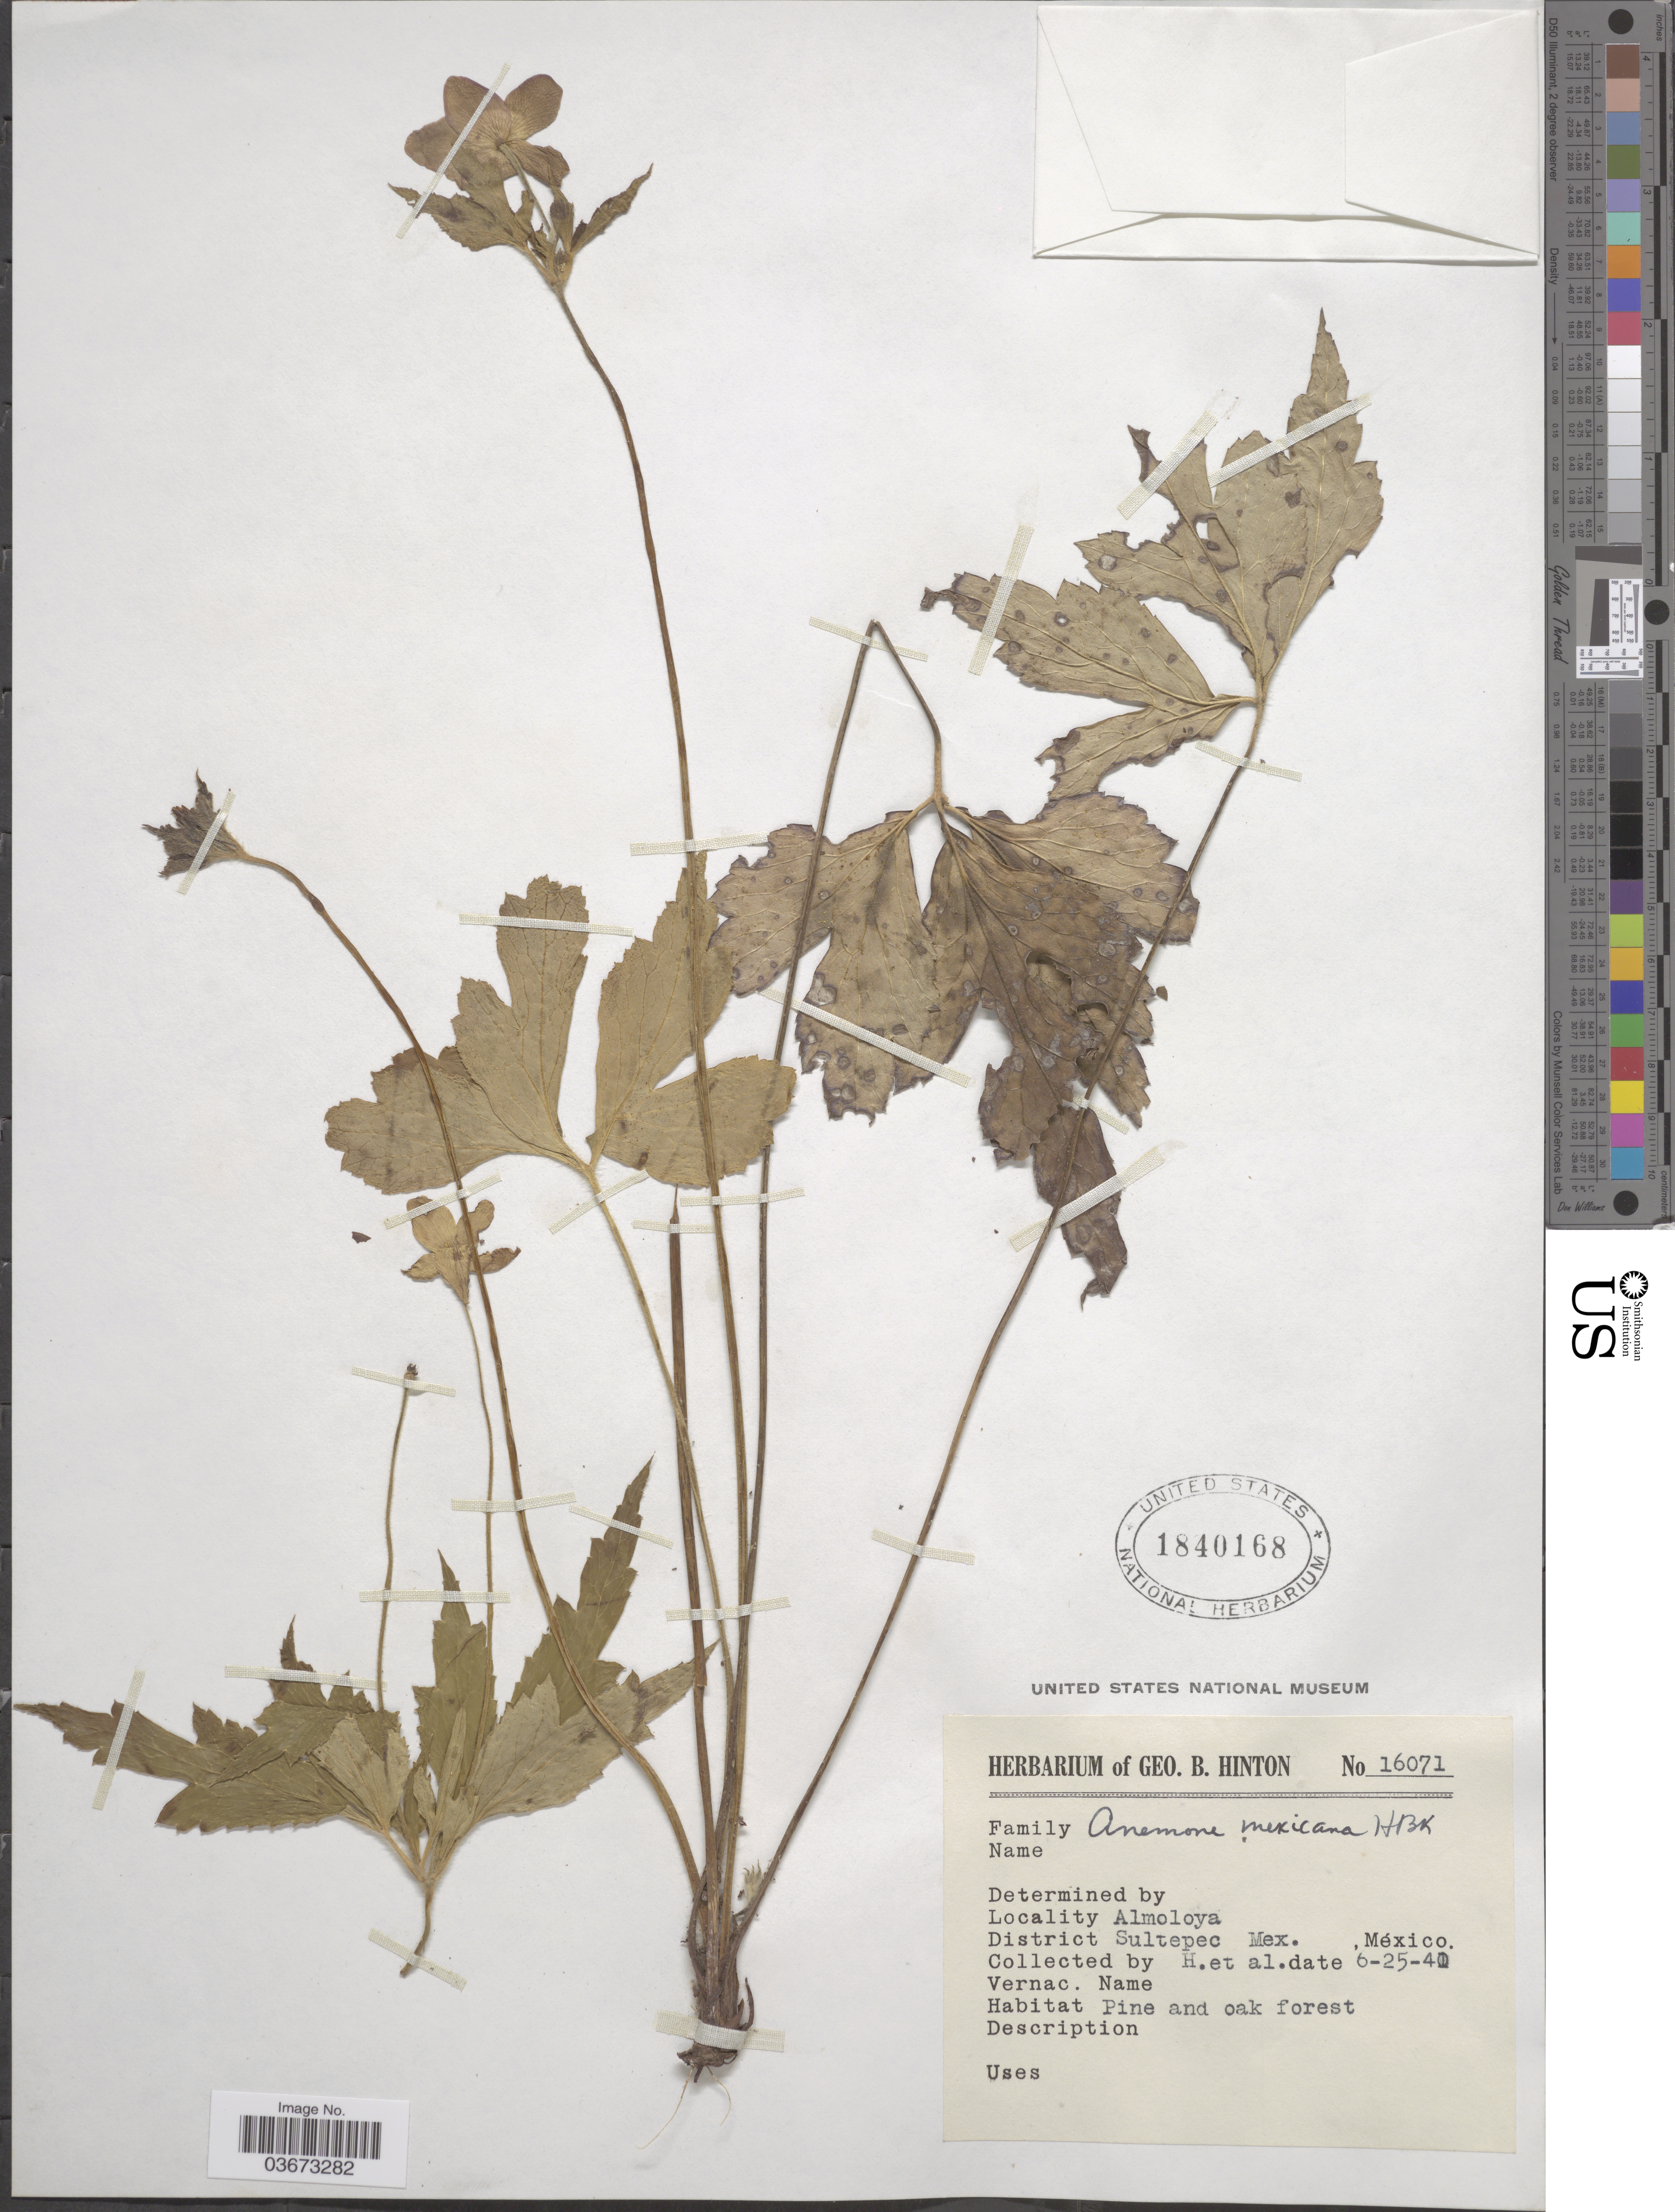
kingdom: Plantae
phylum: Tracheophyta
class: Magnoliopsida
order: Ranunculales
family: Ranunculaceae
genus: Anemone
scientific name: Anemone mexicana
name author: Kunth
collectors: G. B. Hinton & et al.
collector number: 16071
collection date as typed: Transcribed d/m/y: 25/6/41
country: Mexico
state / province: México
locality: Almoloya. District Sultepec.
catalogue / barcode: US 1840168